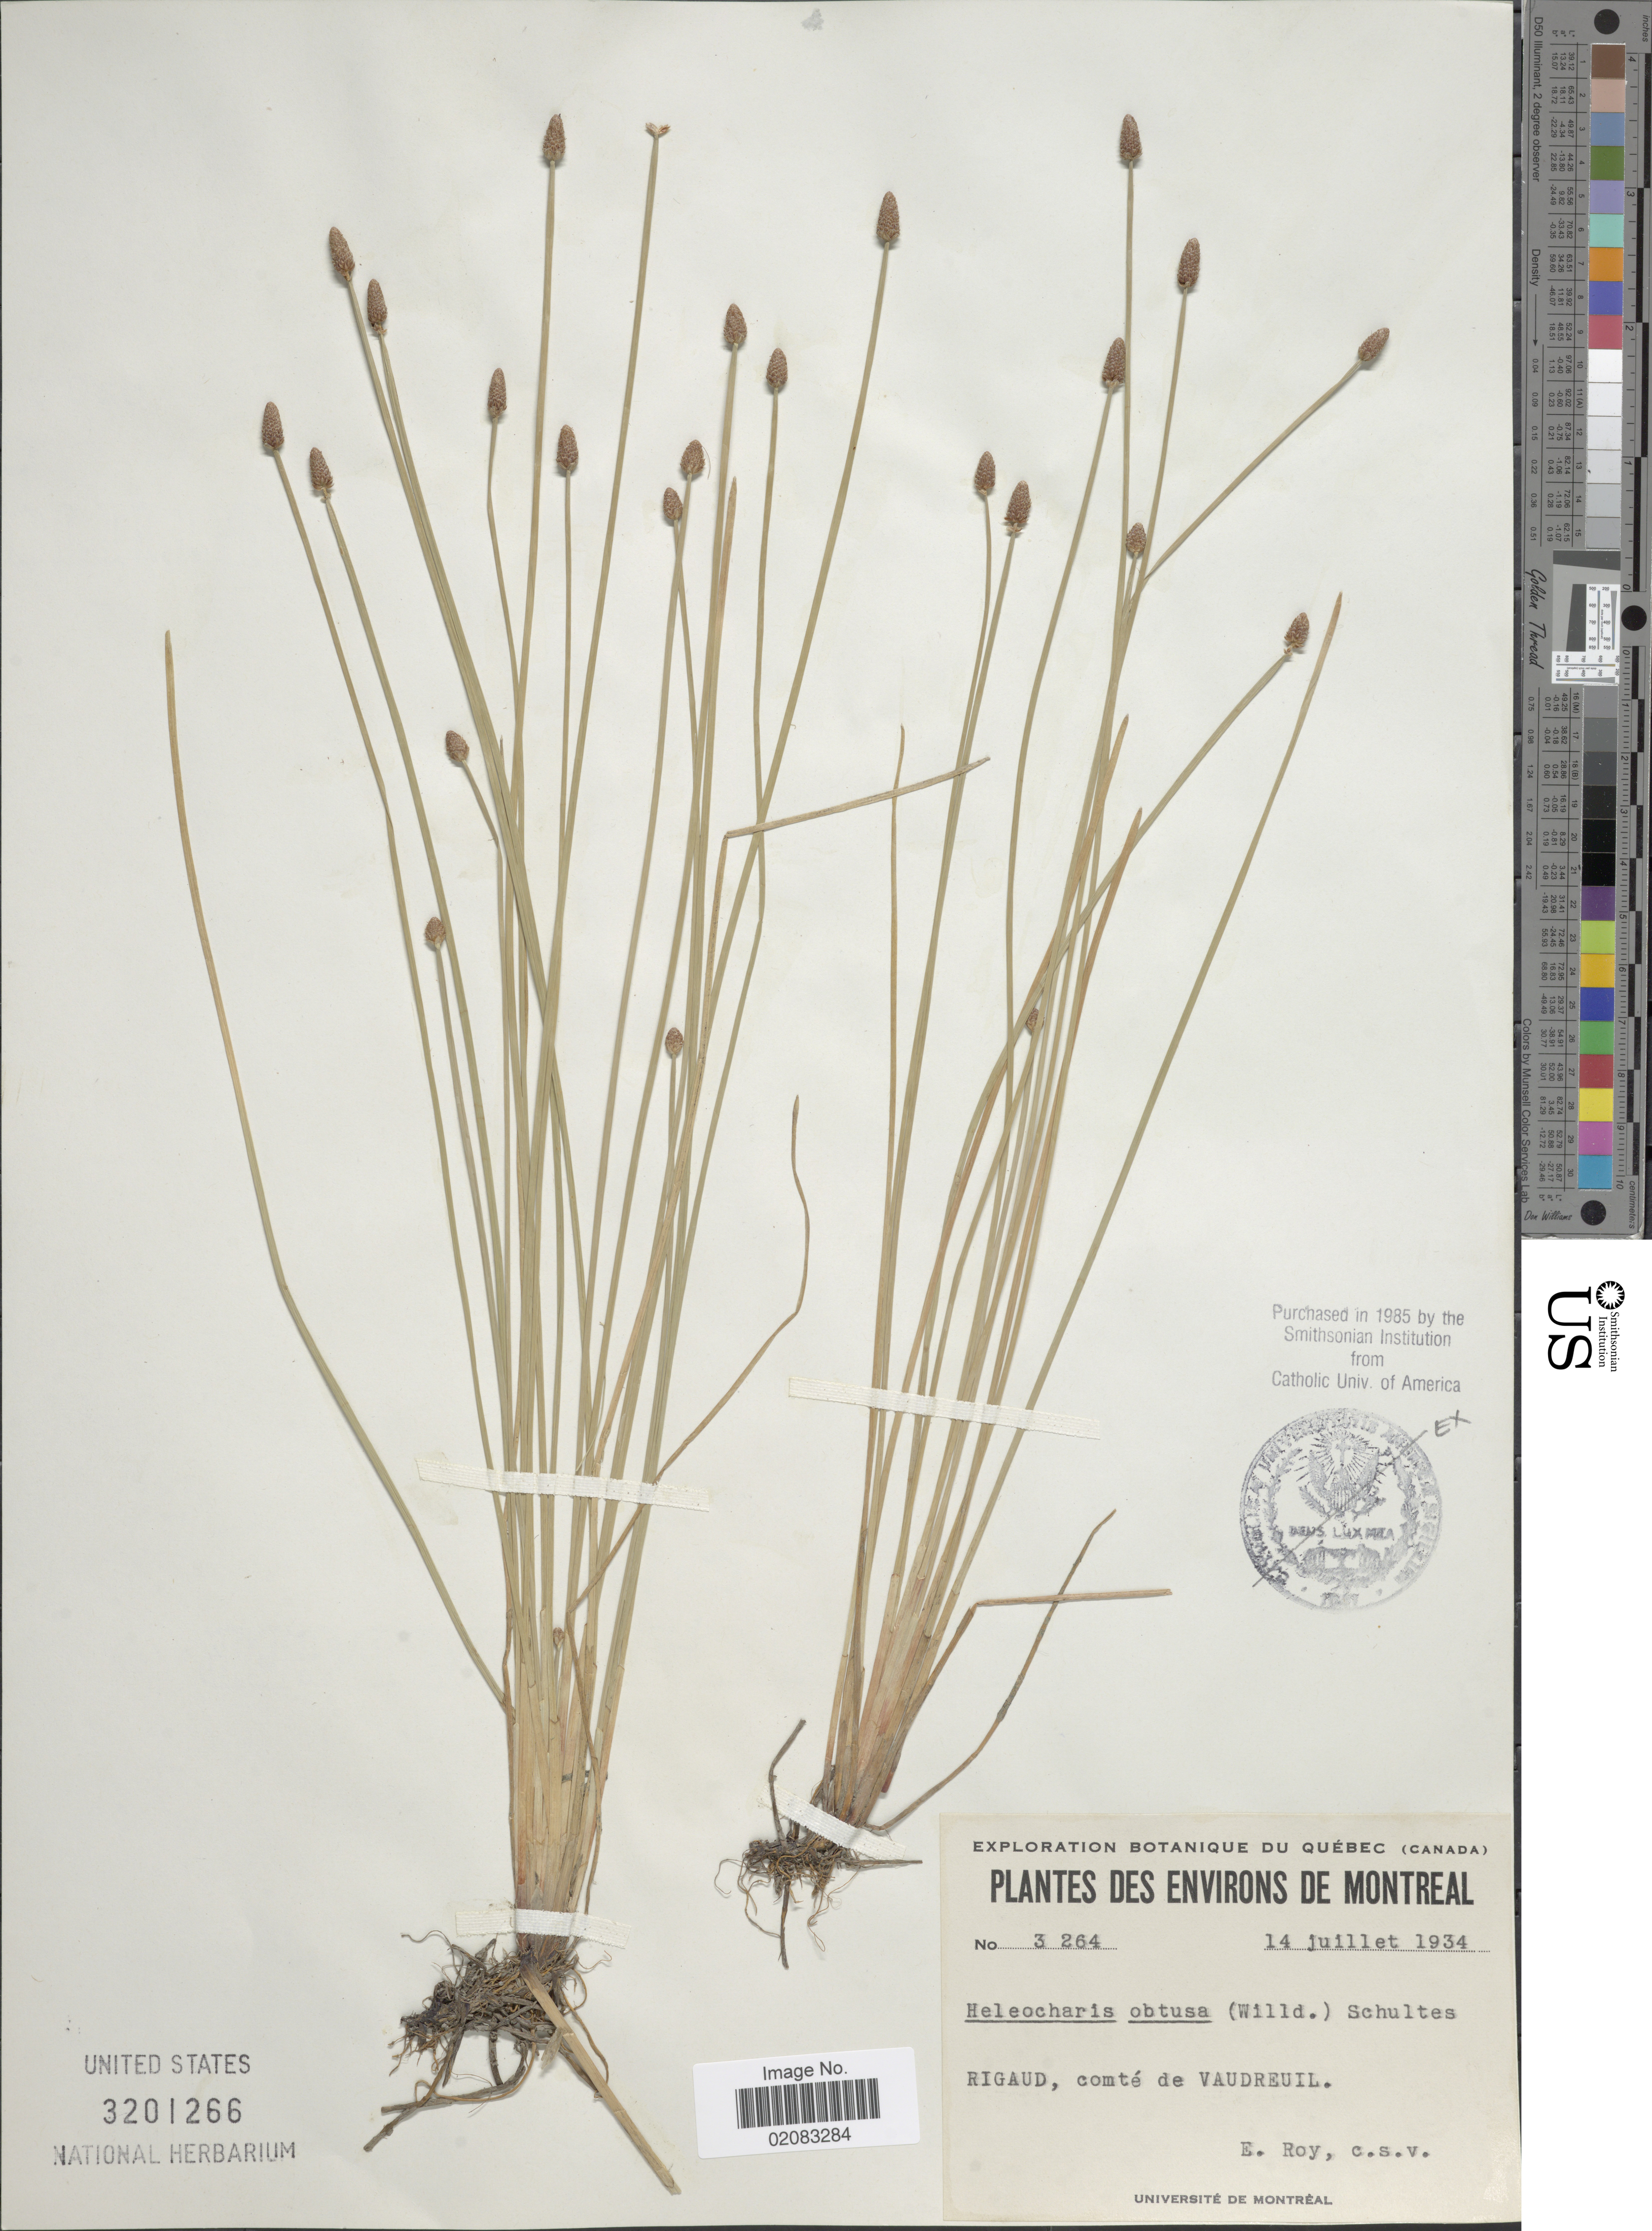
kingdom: Plantae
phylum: Tracheophyta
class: Liliopsida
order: Poales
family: Cyperaceae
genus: Eleocharis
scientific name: Eleocharis obtusa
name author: (Willd.) Schult.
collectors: E. Roy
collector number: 3264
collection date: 1934-07-14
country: Canada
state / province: Quebec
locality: Des Environs De Montreal, Rigaud, comté de Vaudreuil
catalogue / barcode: US 3201266